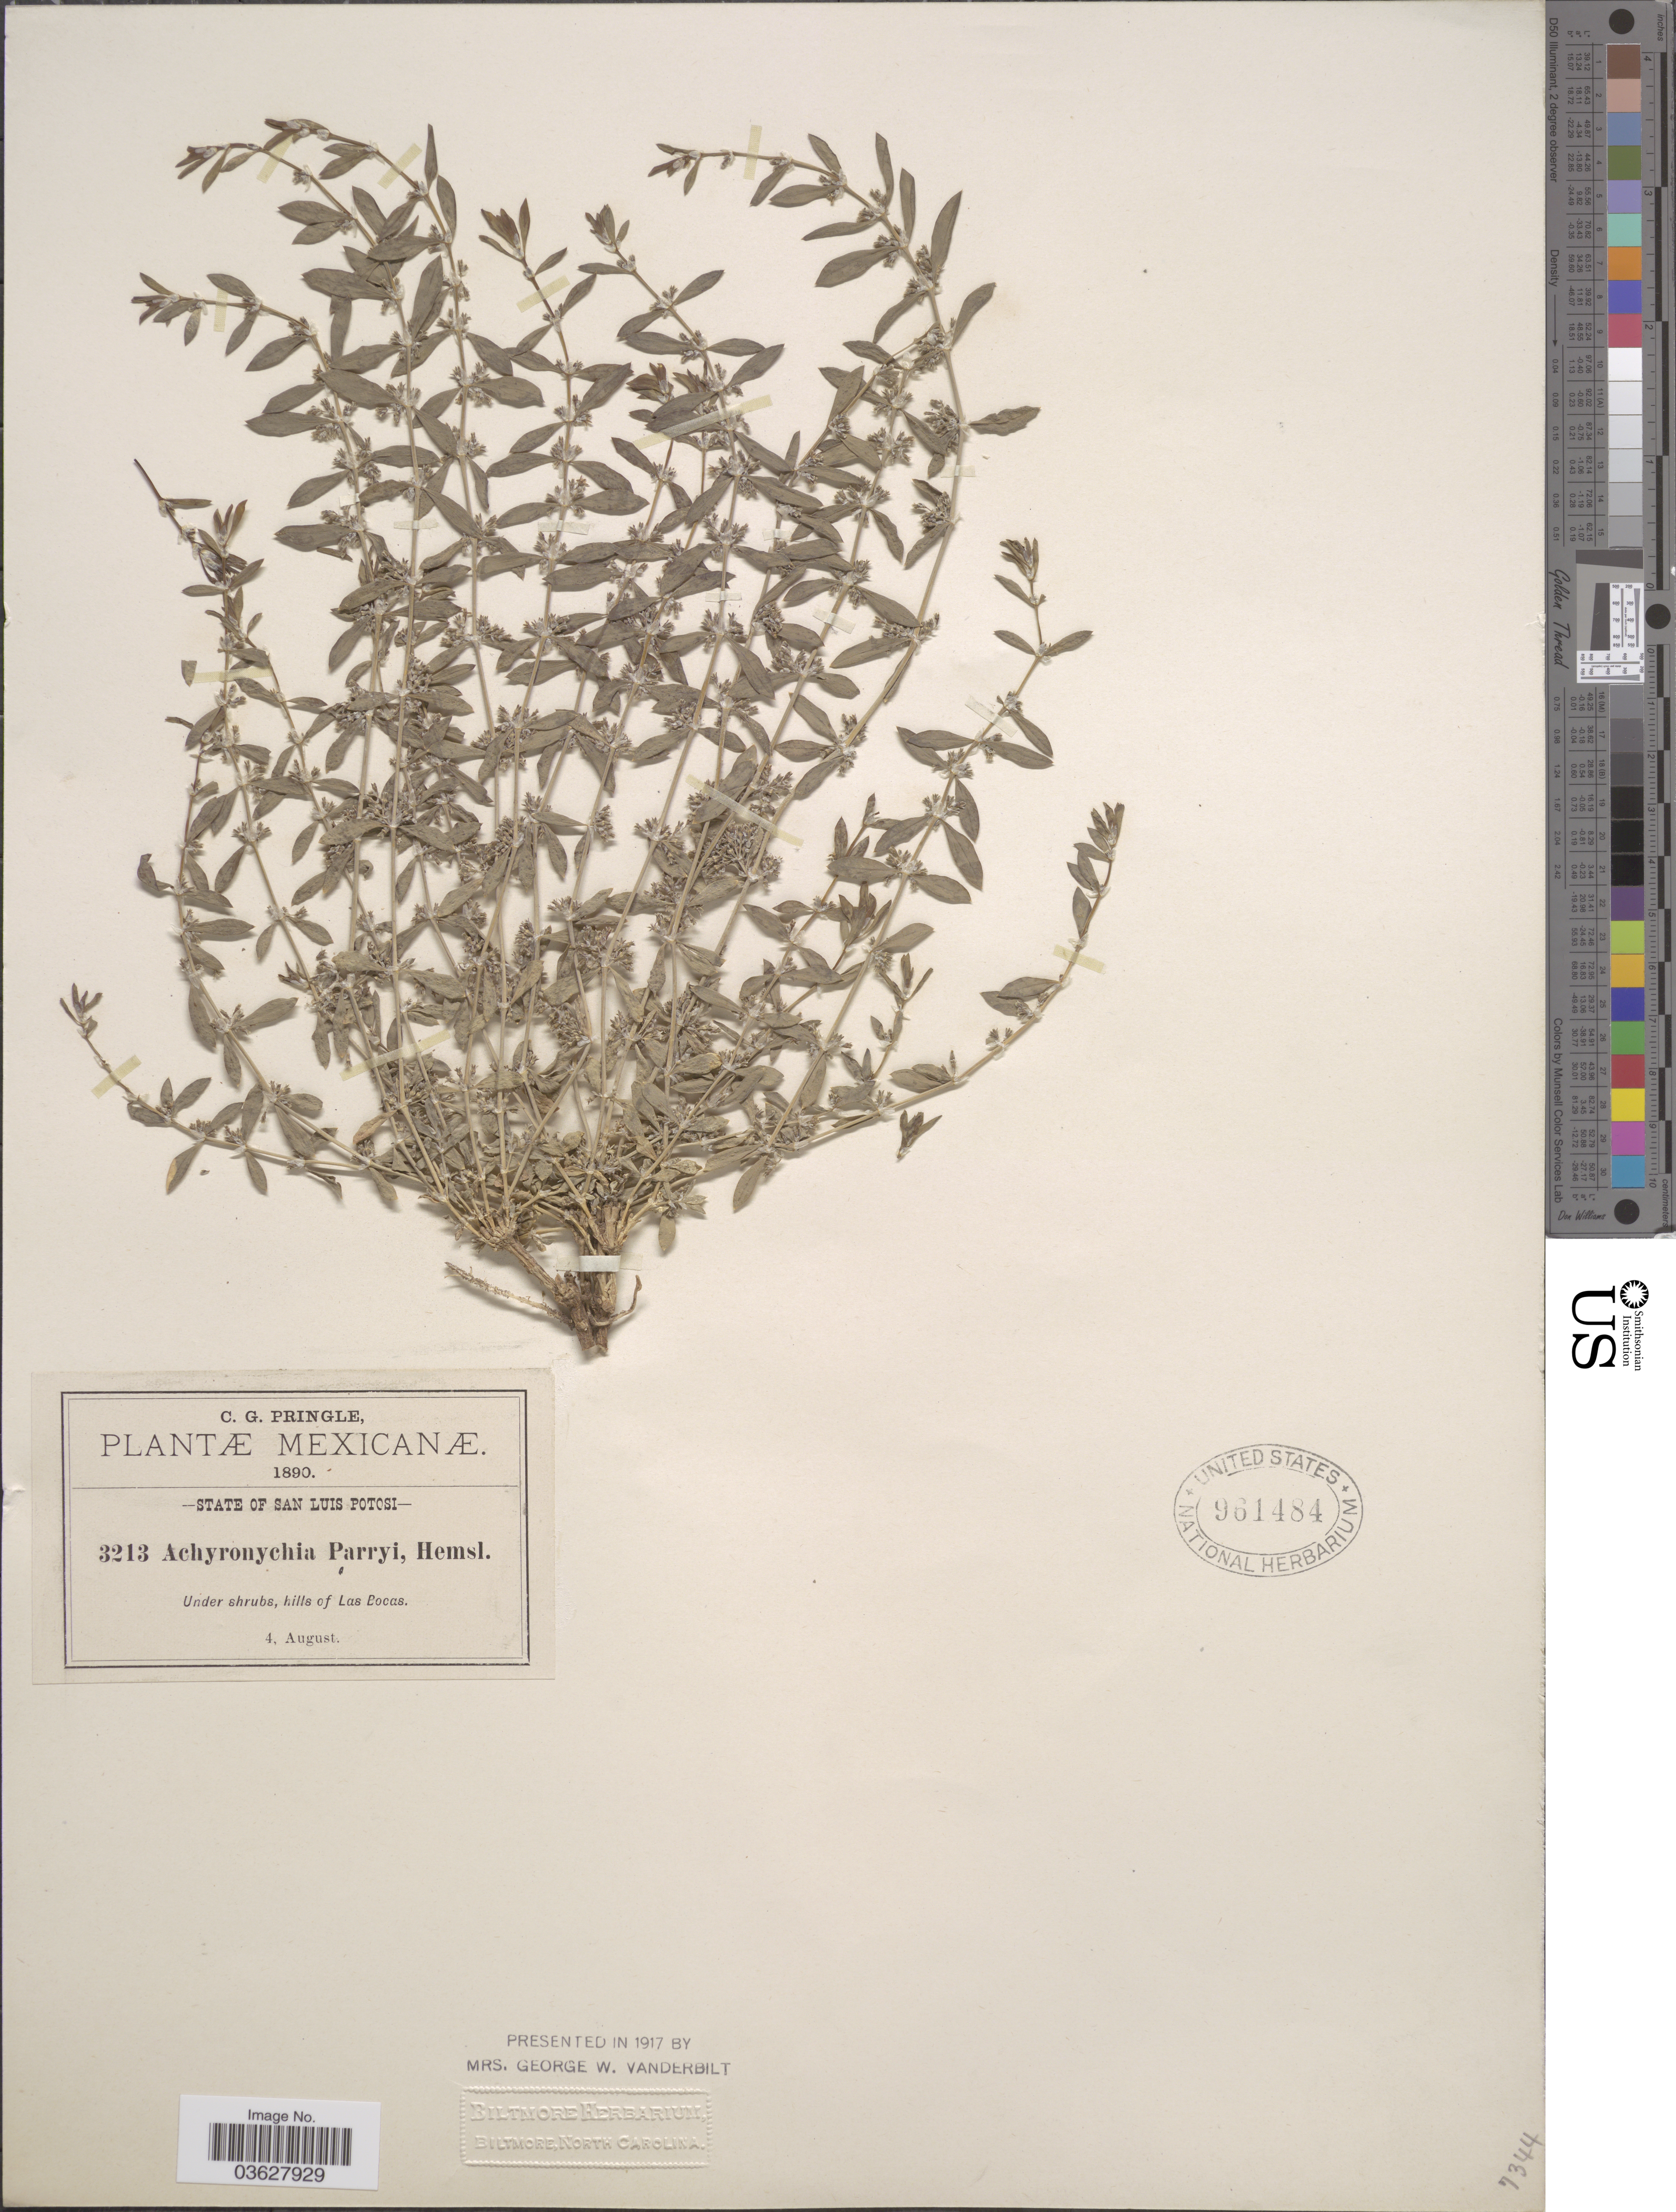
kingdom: Plantae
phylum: Tracheophyta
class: Magnoliopsida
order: Caryophyllales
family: Caryophyllaceae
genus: Achyronychia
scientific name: Achyronychia parryi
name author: Hemsl.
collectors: C. G. Pringle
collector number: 3213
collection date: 1890-08-04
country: Mexico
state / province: San Luis Potosí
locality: Hills of Las Bocas.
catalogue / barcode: US 961484